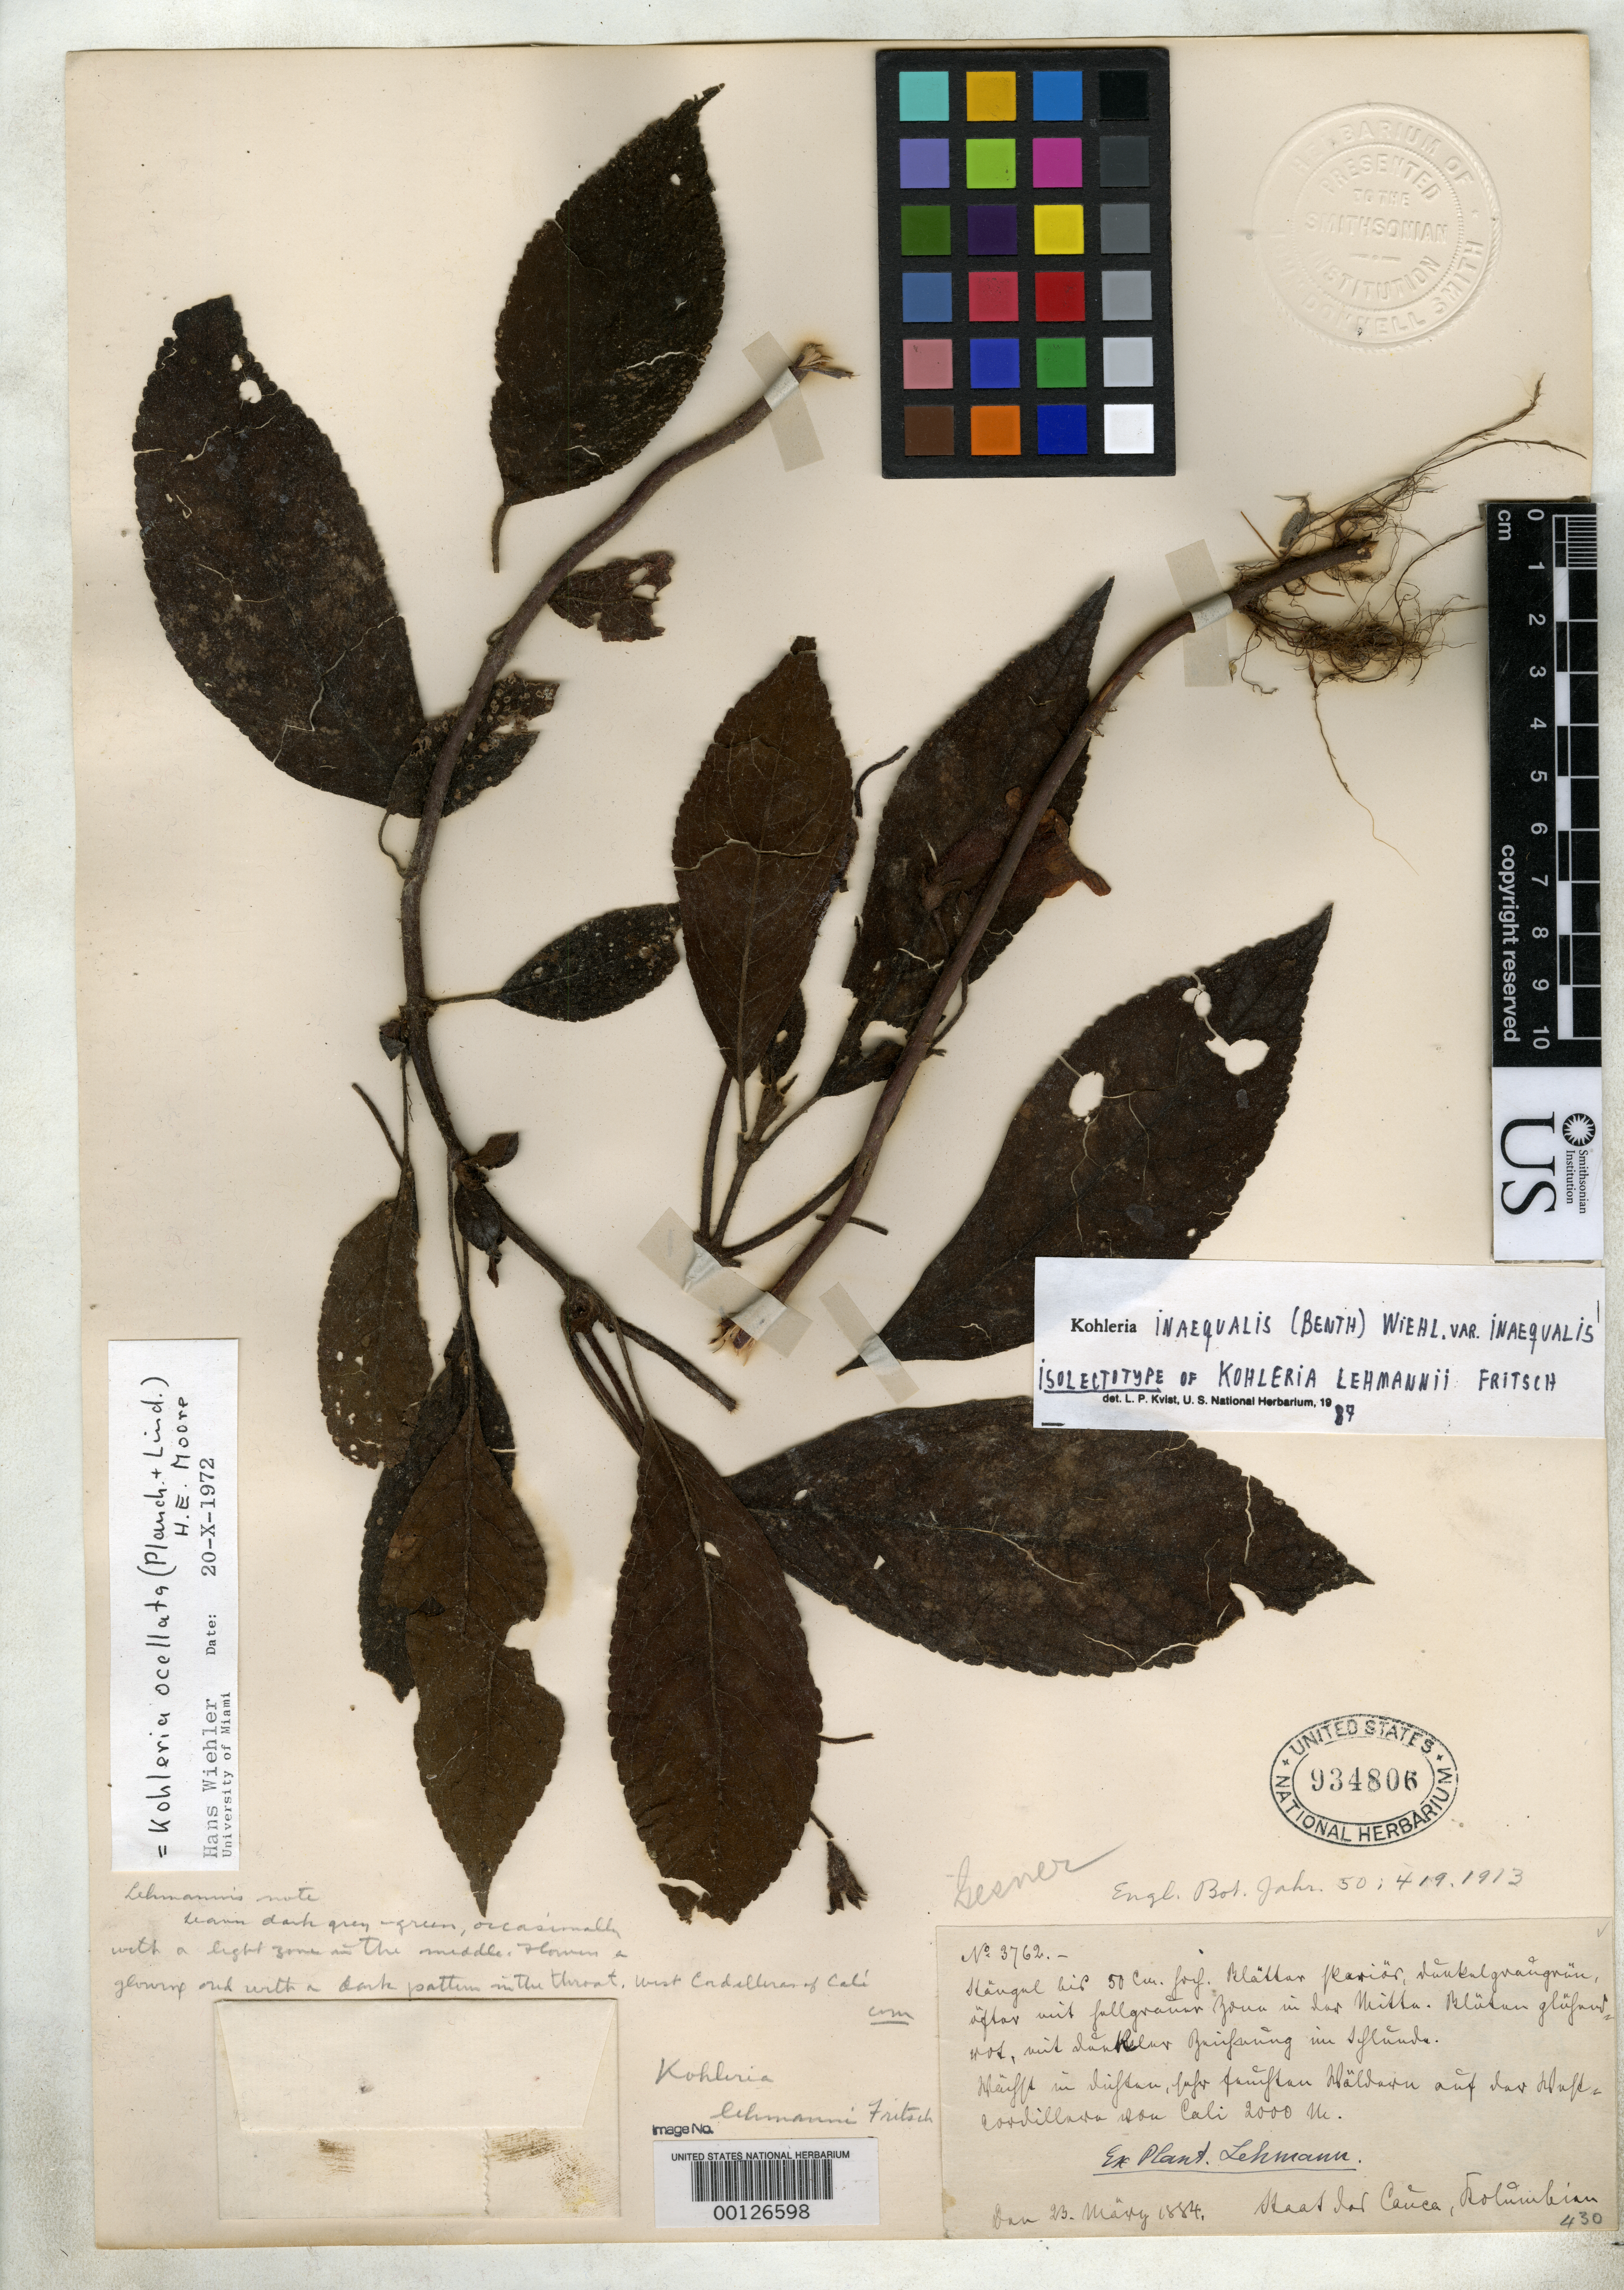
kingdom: Plantae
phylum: Tracheophyta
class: Magnoliopsida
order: Lamiales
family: Gesneriaceae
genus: Kohleria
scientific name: Kohleria lehmannii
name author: Fritsch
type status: Isotype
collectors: F. C. Lehmann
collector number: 3762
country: Colombia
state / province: Cauca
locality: West Cordillere von Cali.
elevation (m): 2000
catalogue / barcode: US 934806